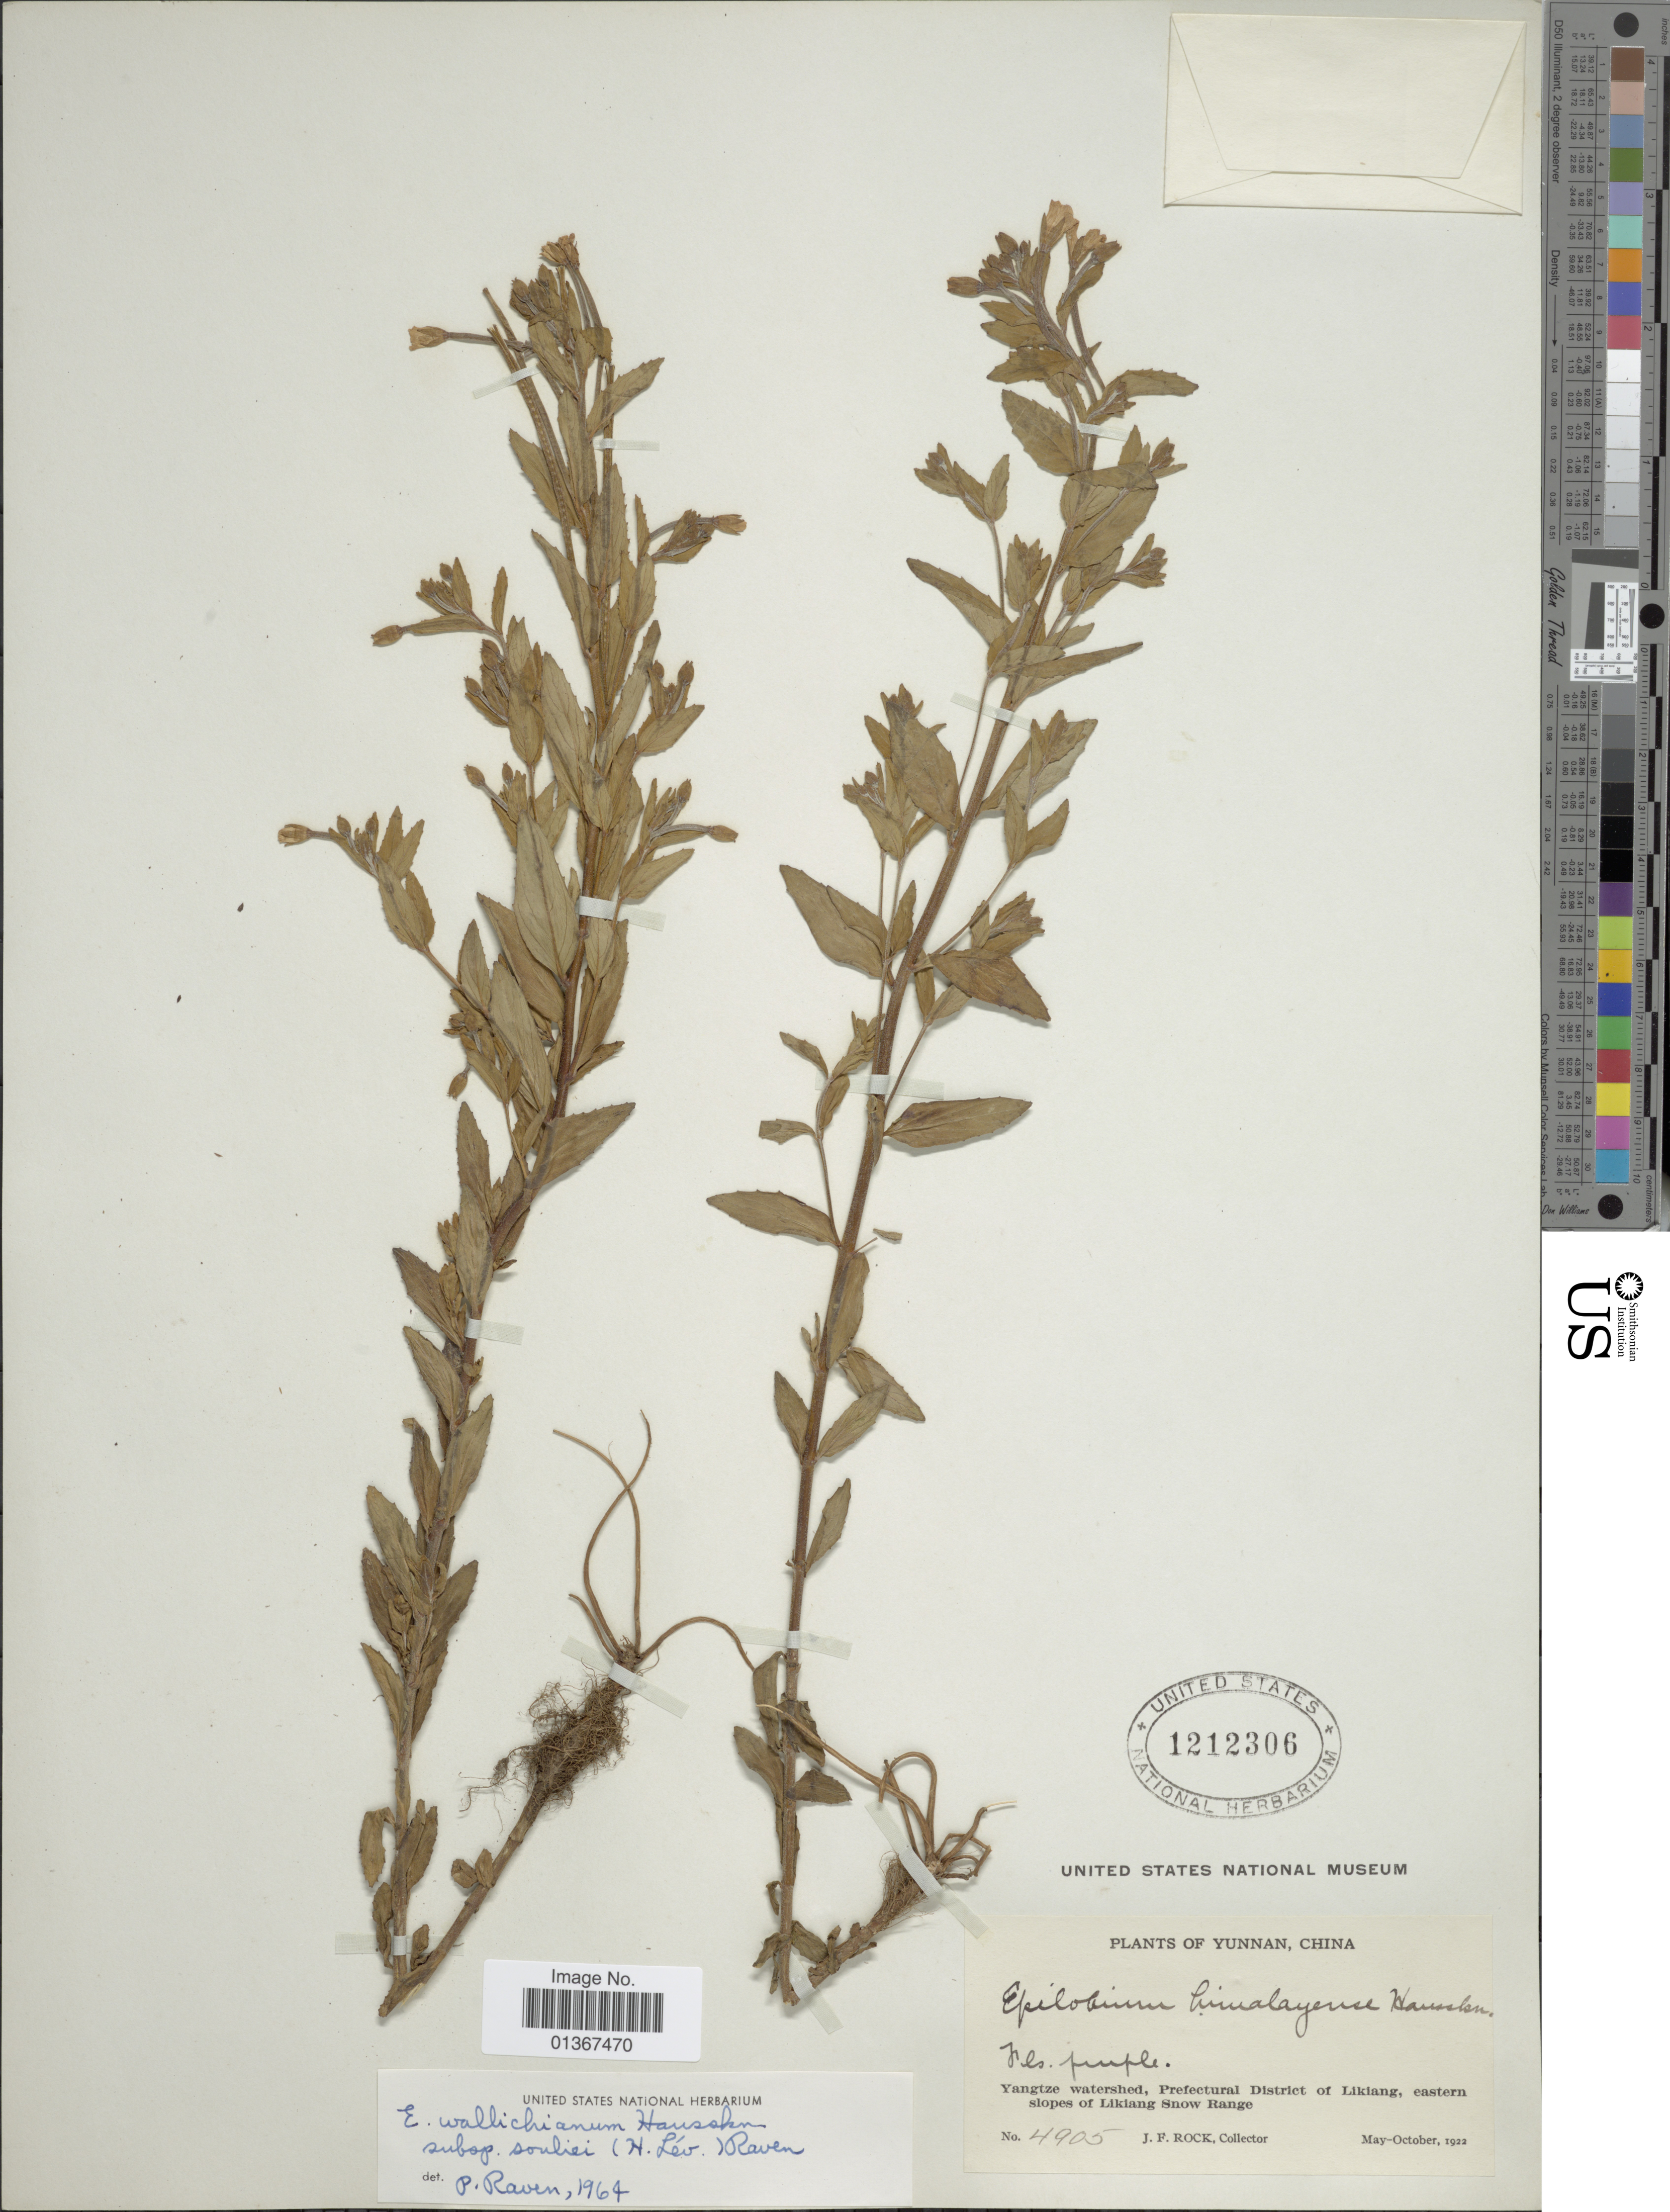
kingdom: Plantae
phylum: Tracheophyta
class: Magnoliopsida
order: Myrtales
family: Onagraceae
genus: Epilobium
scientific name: Epilobium wallichianum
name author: Hausskn.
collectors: J. Rock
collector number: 4905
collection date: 1922-05/1922-10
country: China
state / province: Yunnan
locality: Yangtze watershed, Prefectural District of Likiang, eastern slopes of Likiang snow Range.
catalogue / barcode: US 1212306